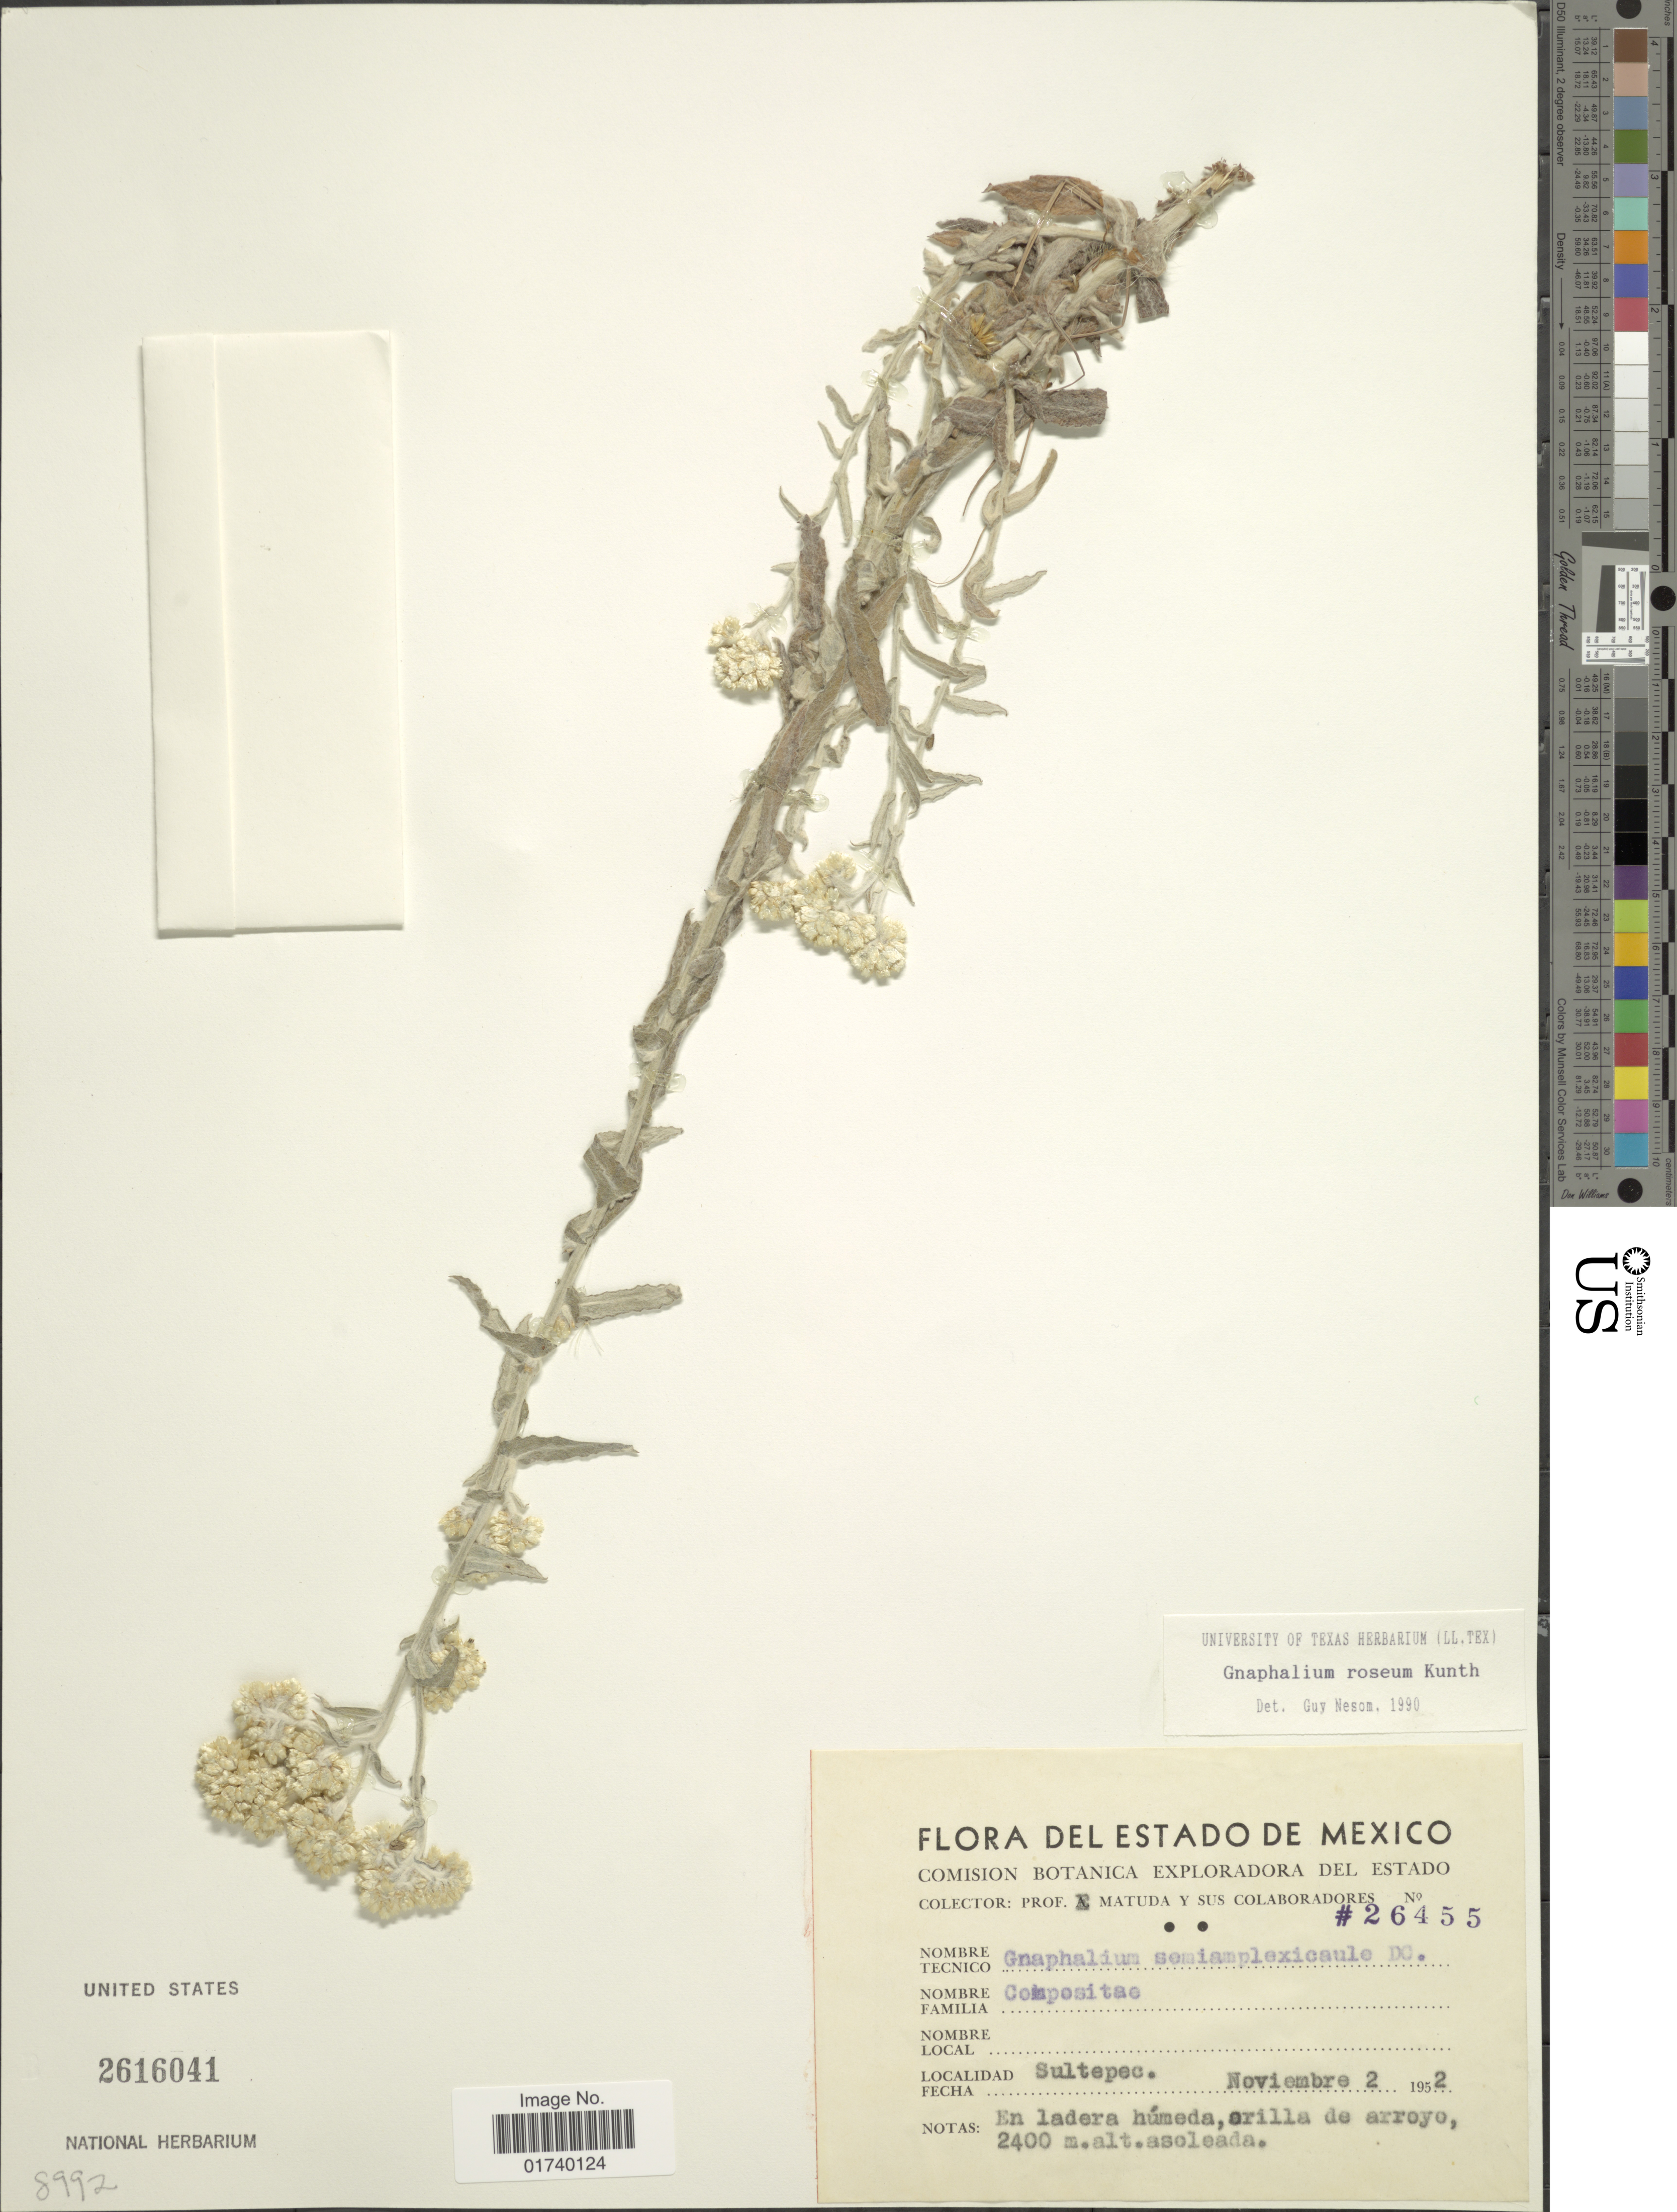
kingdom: Plantae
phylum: Tracheophyta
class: Magnoliopsida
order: Asterales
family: Asteraceae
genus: Pseudognaphalium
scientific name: Pseudognaphalium roseum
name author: (Kunth) Anderb.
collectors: E. Matuda & et al.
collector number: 26455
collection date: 1952-11-02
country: Mexico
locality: Sultepec.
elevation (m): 2400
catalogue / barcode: US 2616041